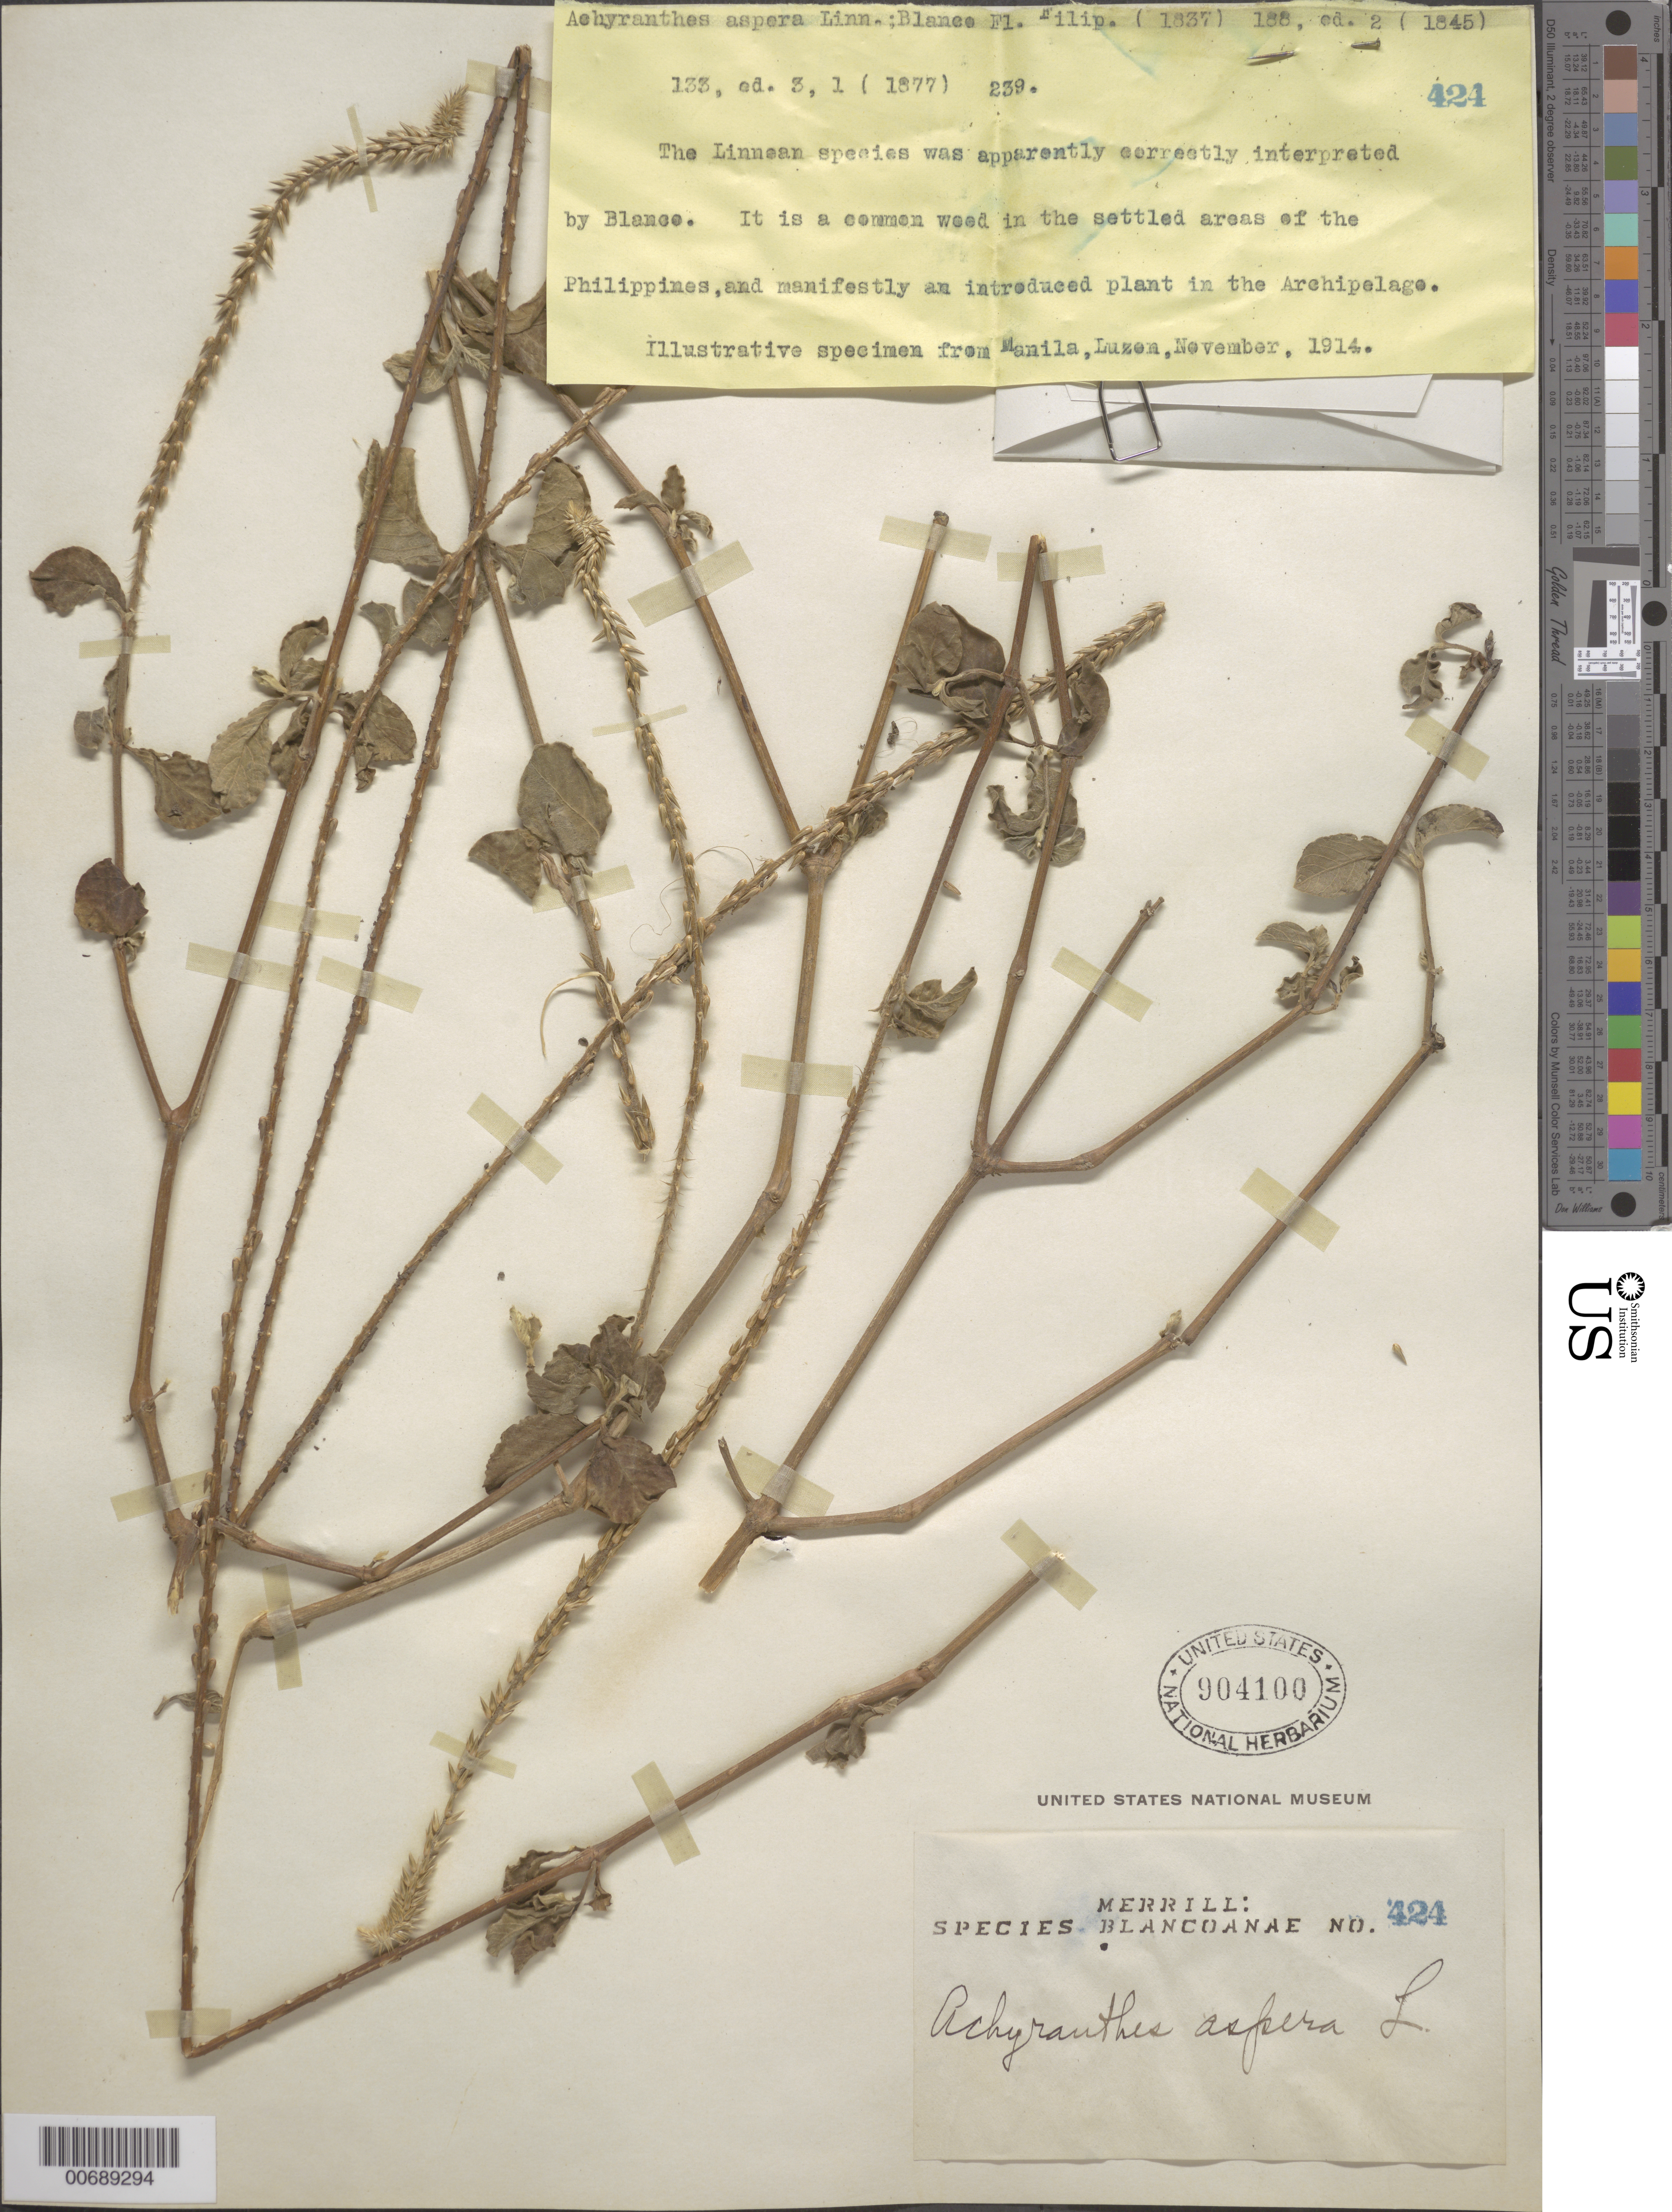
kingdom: Plantae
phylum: Tracheophyta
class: Magnoliopsida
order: Caryophyllales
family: Amaranthaceae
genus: Achyranthes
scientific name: Achyranthes aspera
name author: L.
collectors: E. D. Merrill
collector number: Sp. Blancoan. 0424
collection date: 1914-11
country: Philippines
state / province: National Capital Region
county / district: Manila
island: Luzon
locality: Manila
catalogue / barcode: US 904100